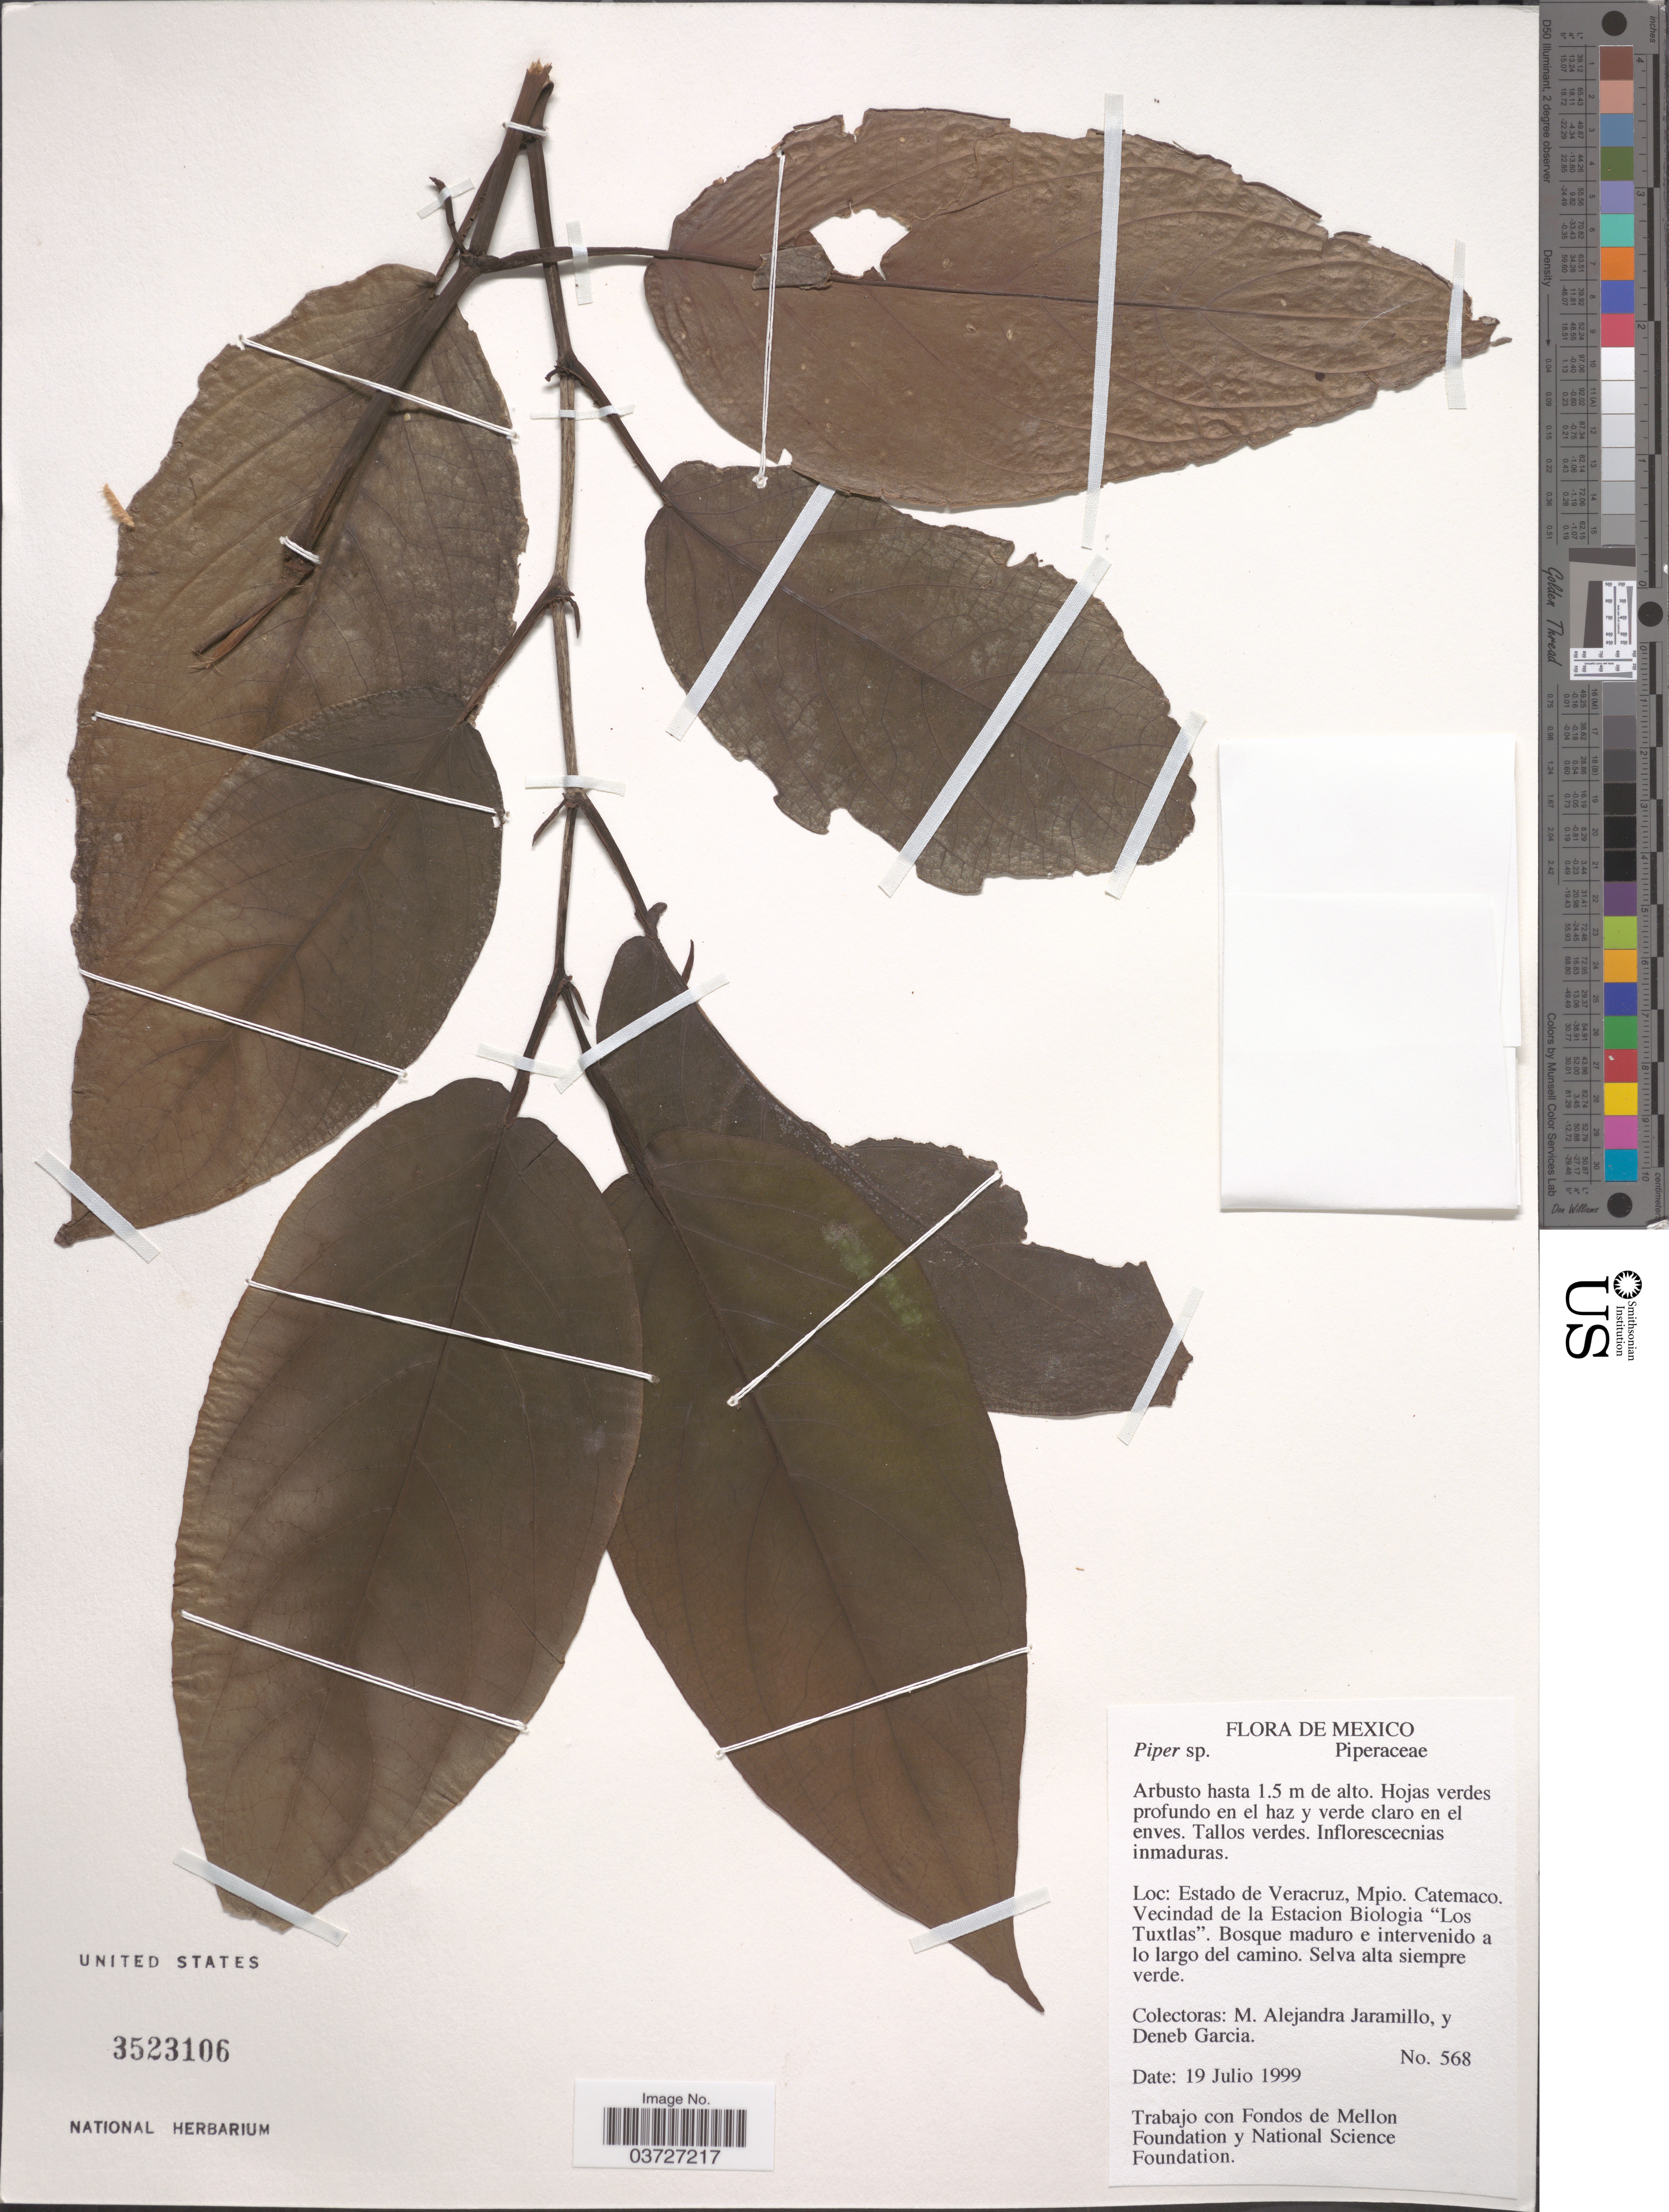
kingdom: Plantae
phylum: Tracheophyta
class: Magnoliopsida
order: Piperales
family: Piperaceae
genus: Piper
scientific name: Piper sp.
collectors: M. A. Jaramillo & D. Garcia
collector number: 568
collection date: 1999-07-19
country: Mexico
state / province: Veracruz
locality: Veracruz, Mpio. Catemaco. Vecindad de la Estacion Biologia 'Los Tuxtlas'.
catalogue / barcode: US 3523106